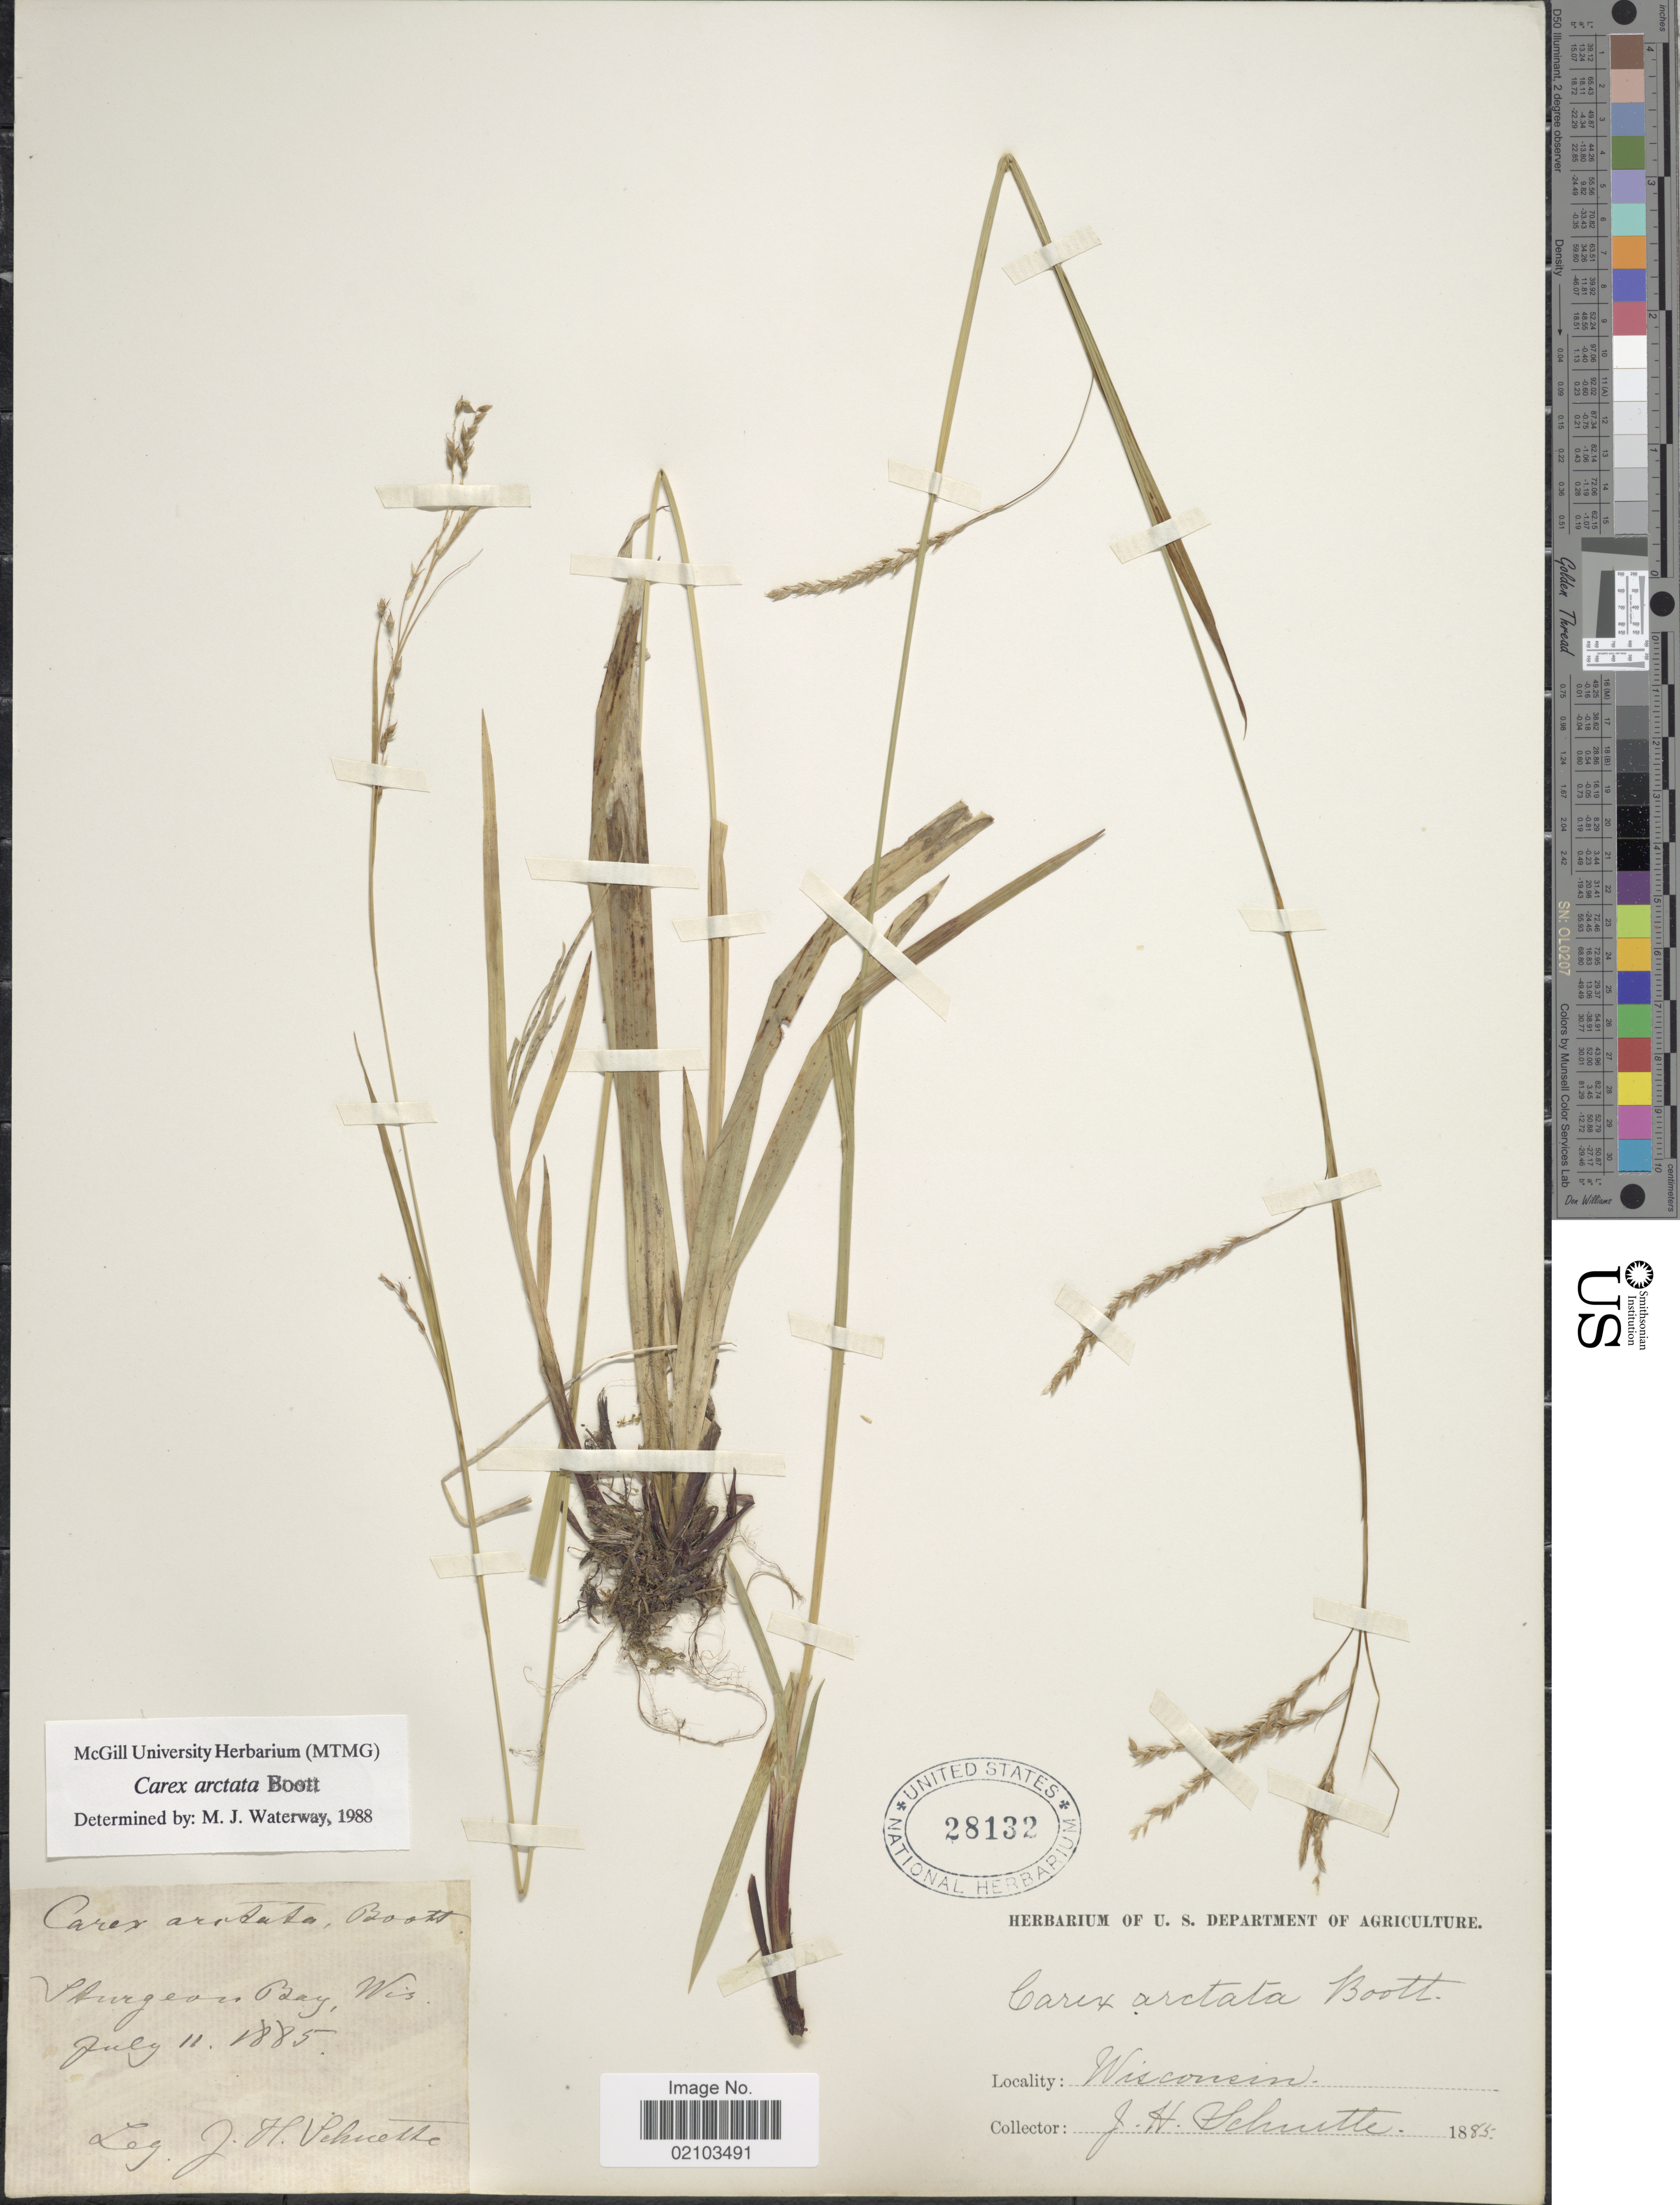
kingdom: Plantae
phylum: Tracheophyta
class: Liliopsida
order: Poales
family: Cyperaceae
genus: Carex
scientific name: Carex arctata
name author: Boott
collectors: J. H. Schuette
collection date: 1885-07-11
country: United States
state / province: Wisconsin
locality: Sturgeon Bay.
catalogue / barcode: US 28132